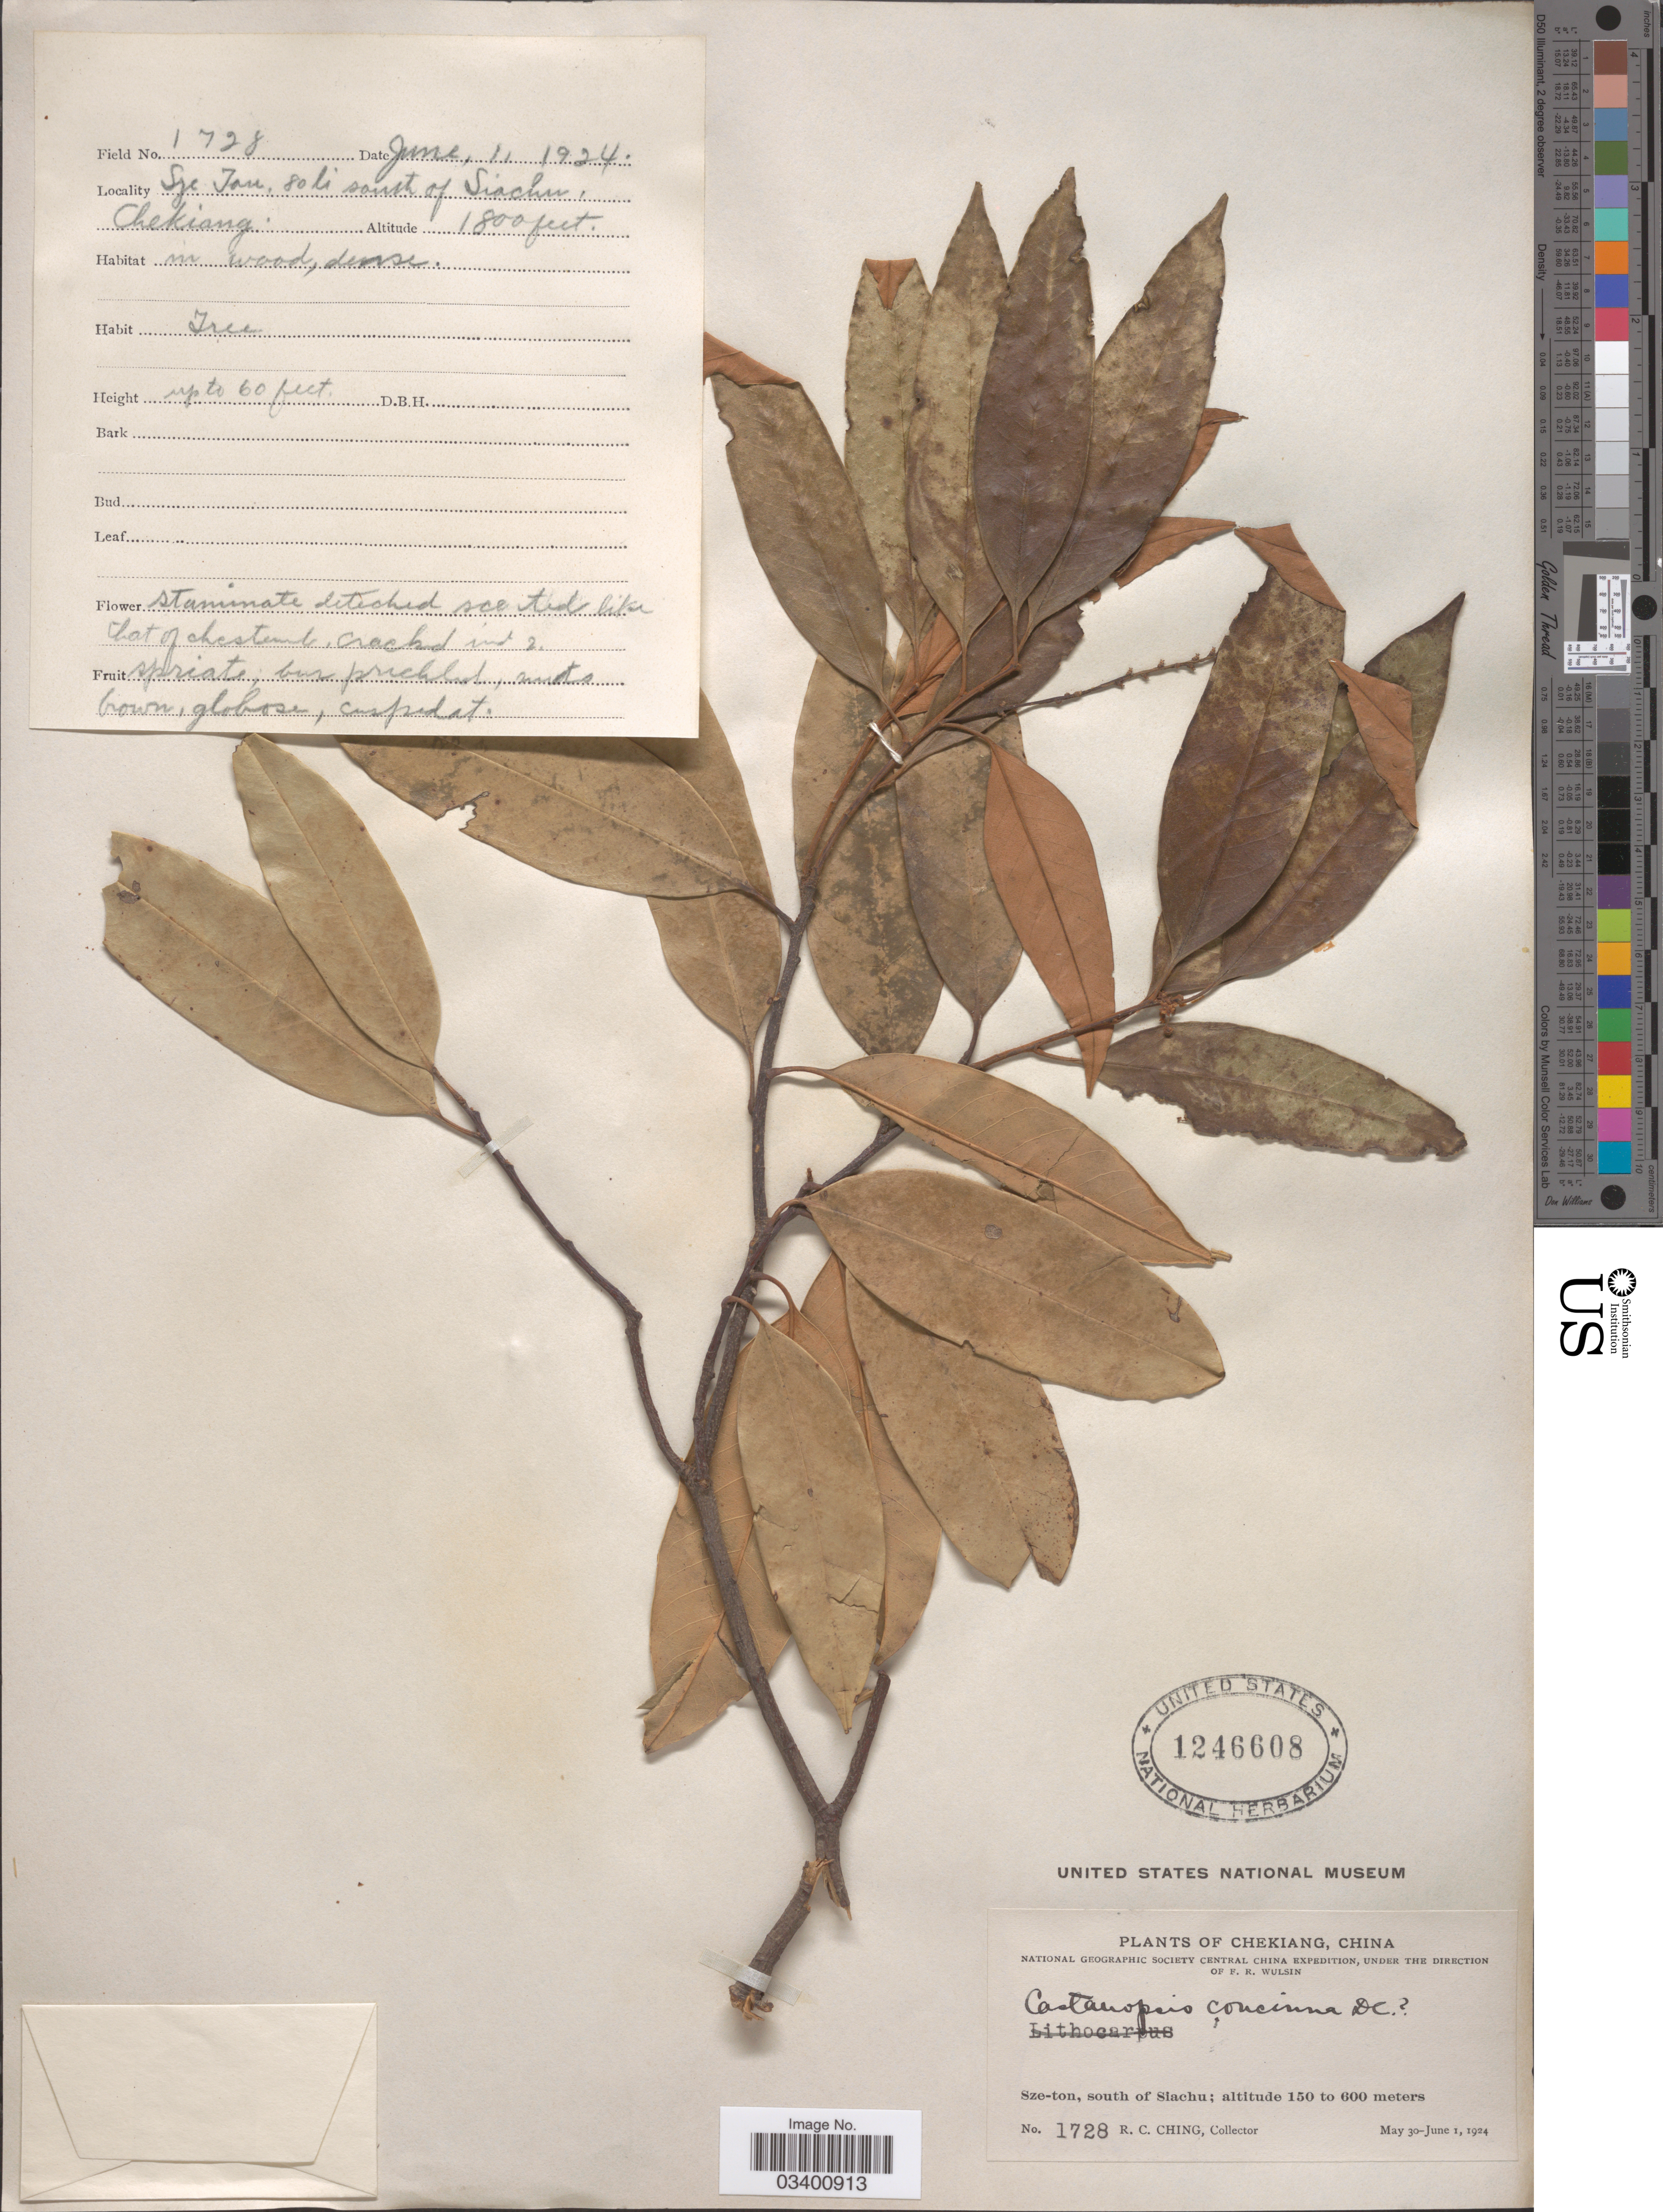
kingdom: Plantae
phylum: Tracheophyta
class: Magnoliopsida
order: Fagales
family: Fagaceae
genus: Castanopsis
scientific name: Castanopsis concinna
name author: (Champ. & Benth.) A. DC.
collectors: R. C. Ching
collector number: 1728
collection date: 1924-06-11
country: China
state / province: Zhejiang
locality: Chekiang, Sze-ton, south of Siachu. 80 li south of Siachu.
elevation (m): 549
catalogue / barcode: US 1246608